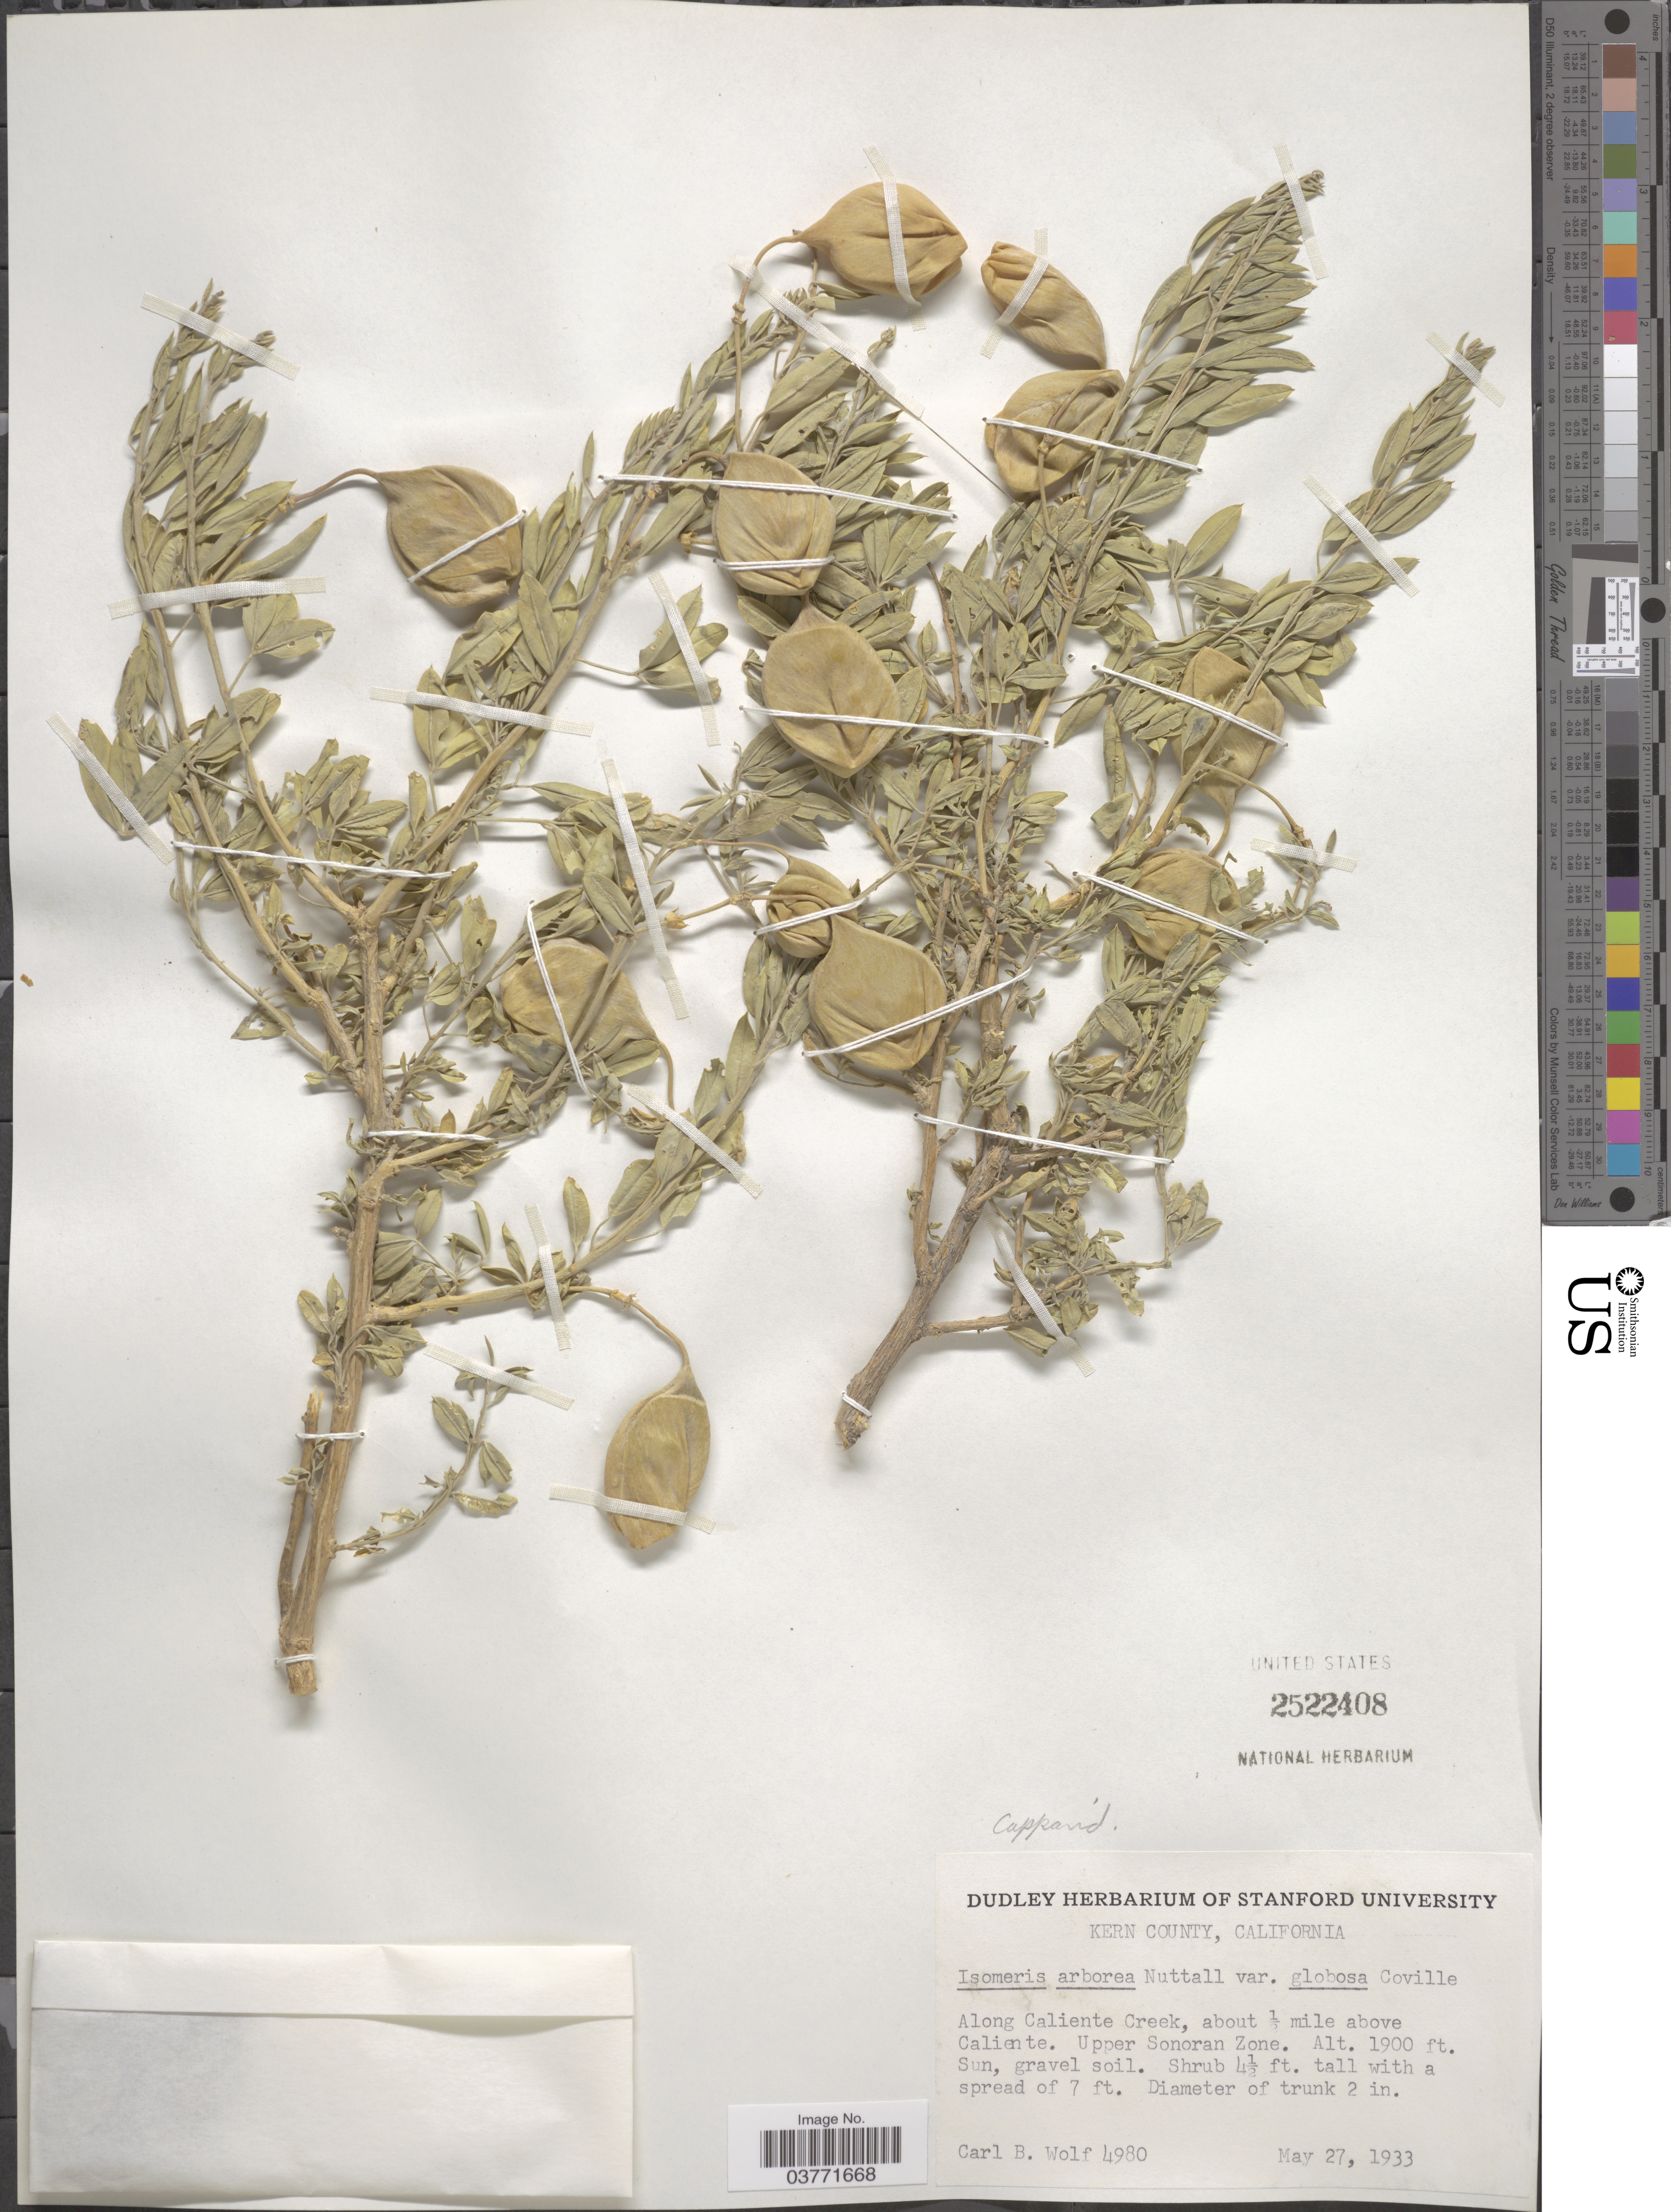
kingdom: Plantae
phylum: Tracheophyta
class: Magnoliopsida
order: Brassicales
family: Cleomaceae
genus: Cleomella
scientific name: Cleomella arborea var. globosa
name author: (Coville) Roalson & J.C. Hall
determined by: Strong, Mark T., (BOT), Smithsonian Institution - National Museum of Natural History (UNITED STATES)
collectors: C. B. Wolf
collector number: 4980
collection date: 1933-05-27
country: United States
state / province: California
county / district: Kern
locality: Kern County. Along Caliente Creek, about ½ mile above Caliente. Upper Sonoran Zone.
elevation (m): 579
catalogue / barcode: US 2522408